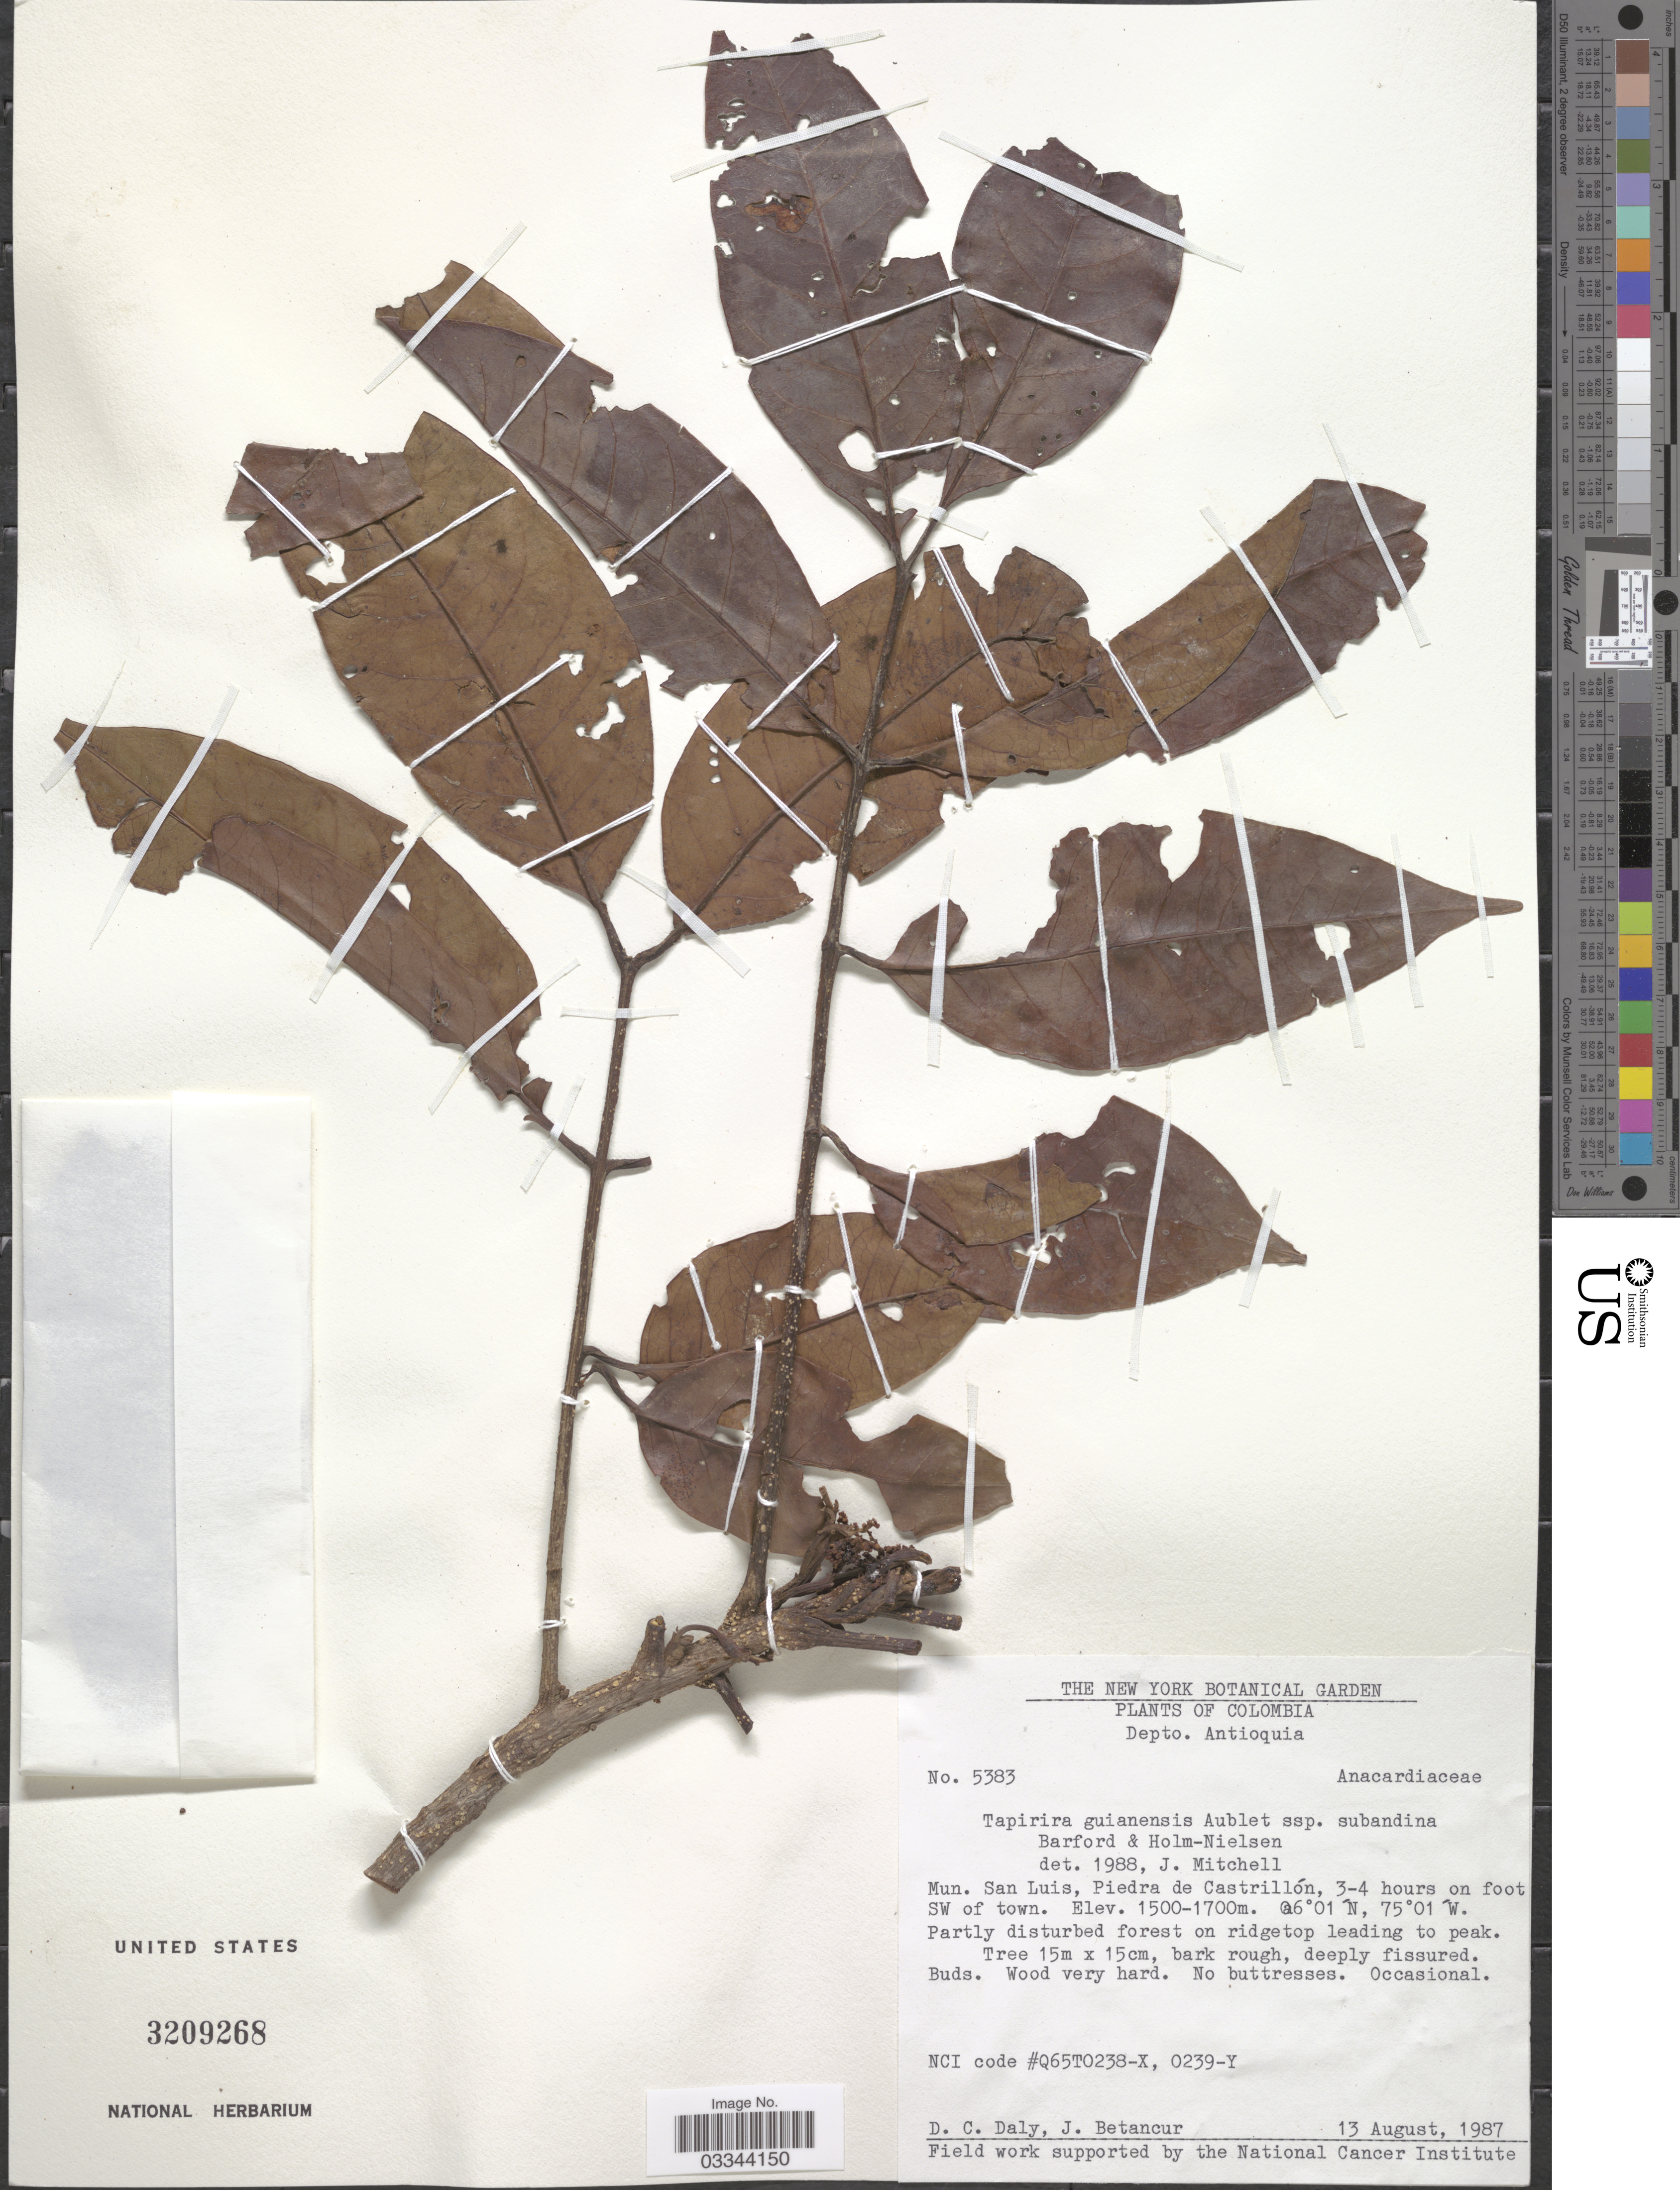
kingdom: Plantae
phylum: Tracheophyta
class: Magnoliopsida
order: Sapindales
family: Anacardiaceae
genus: Tapirira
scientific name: Tapirira guianensis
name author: Aubl.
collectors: D. C. Daly & J. Betancur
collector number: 5383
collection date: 1987-08-13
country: Colombia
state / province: Antioquia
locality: Depto. Antioquia. Mun. San Luis, Piedra de Castrillón, 3-4 hours on foot SW of town.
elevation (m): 1500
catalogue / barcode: US 3209268